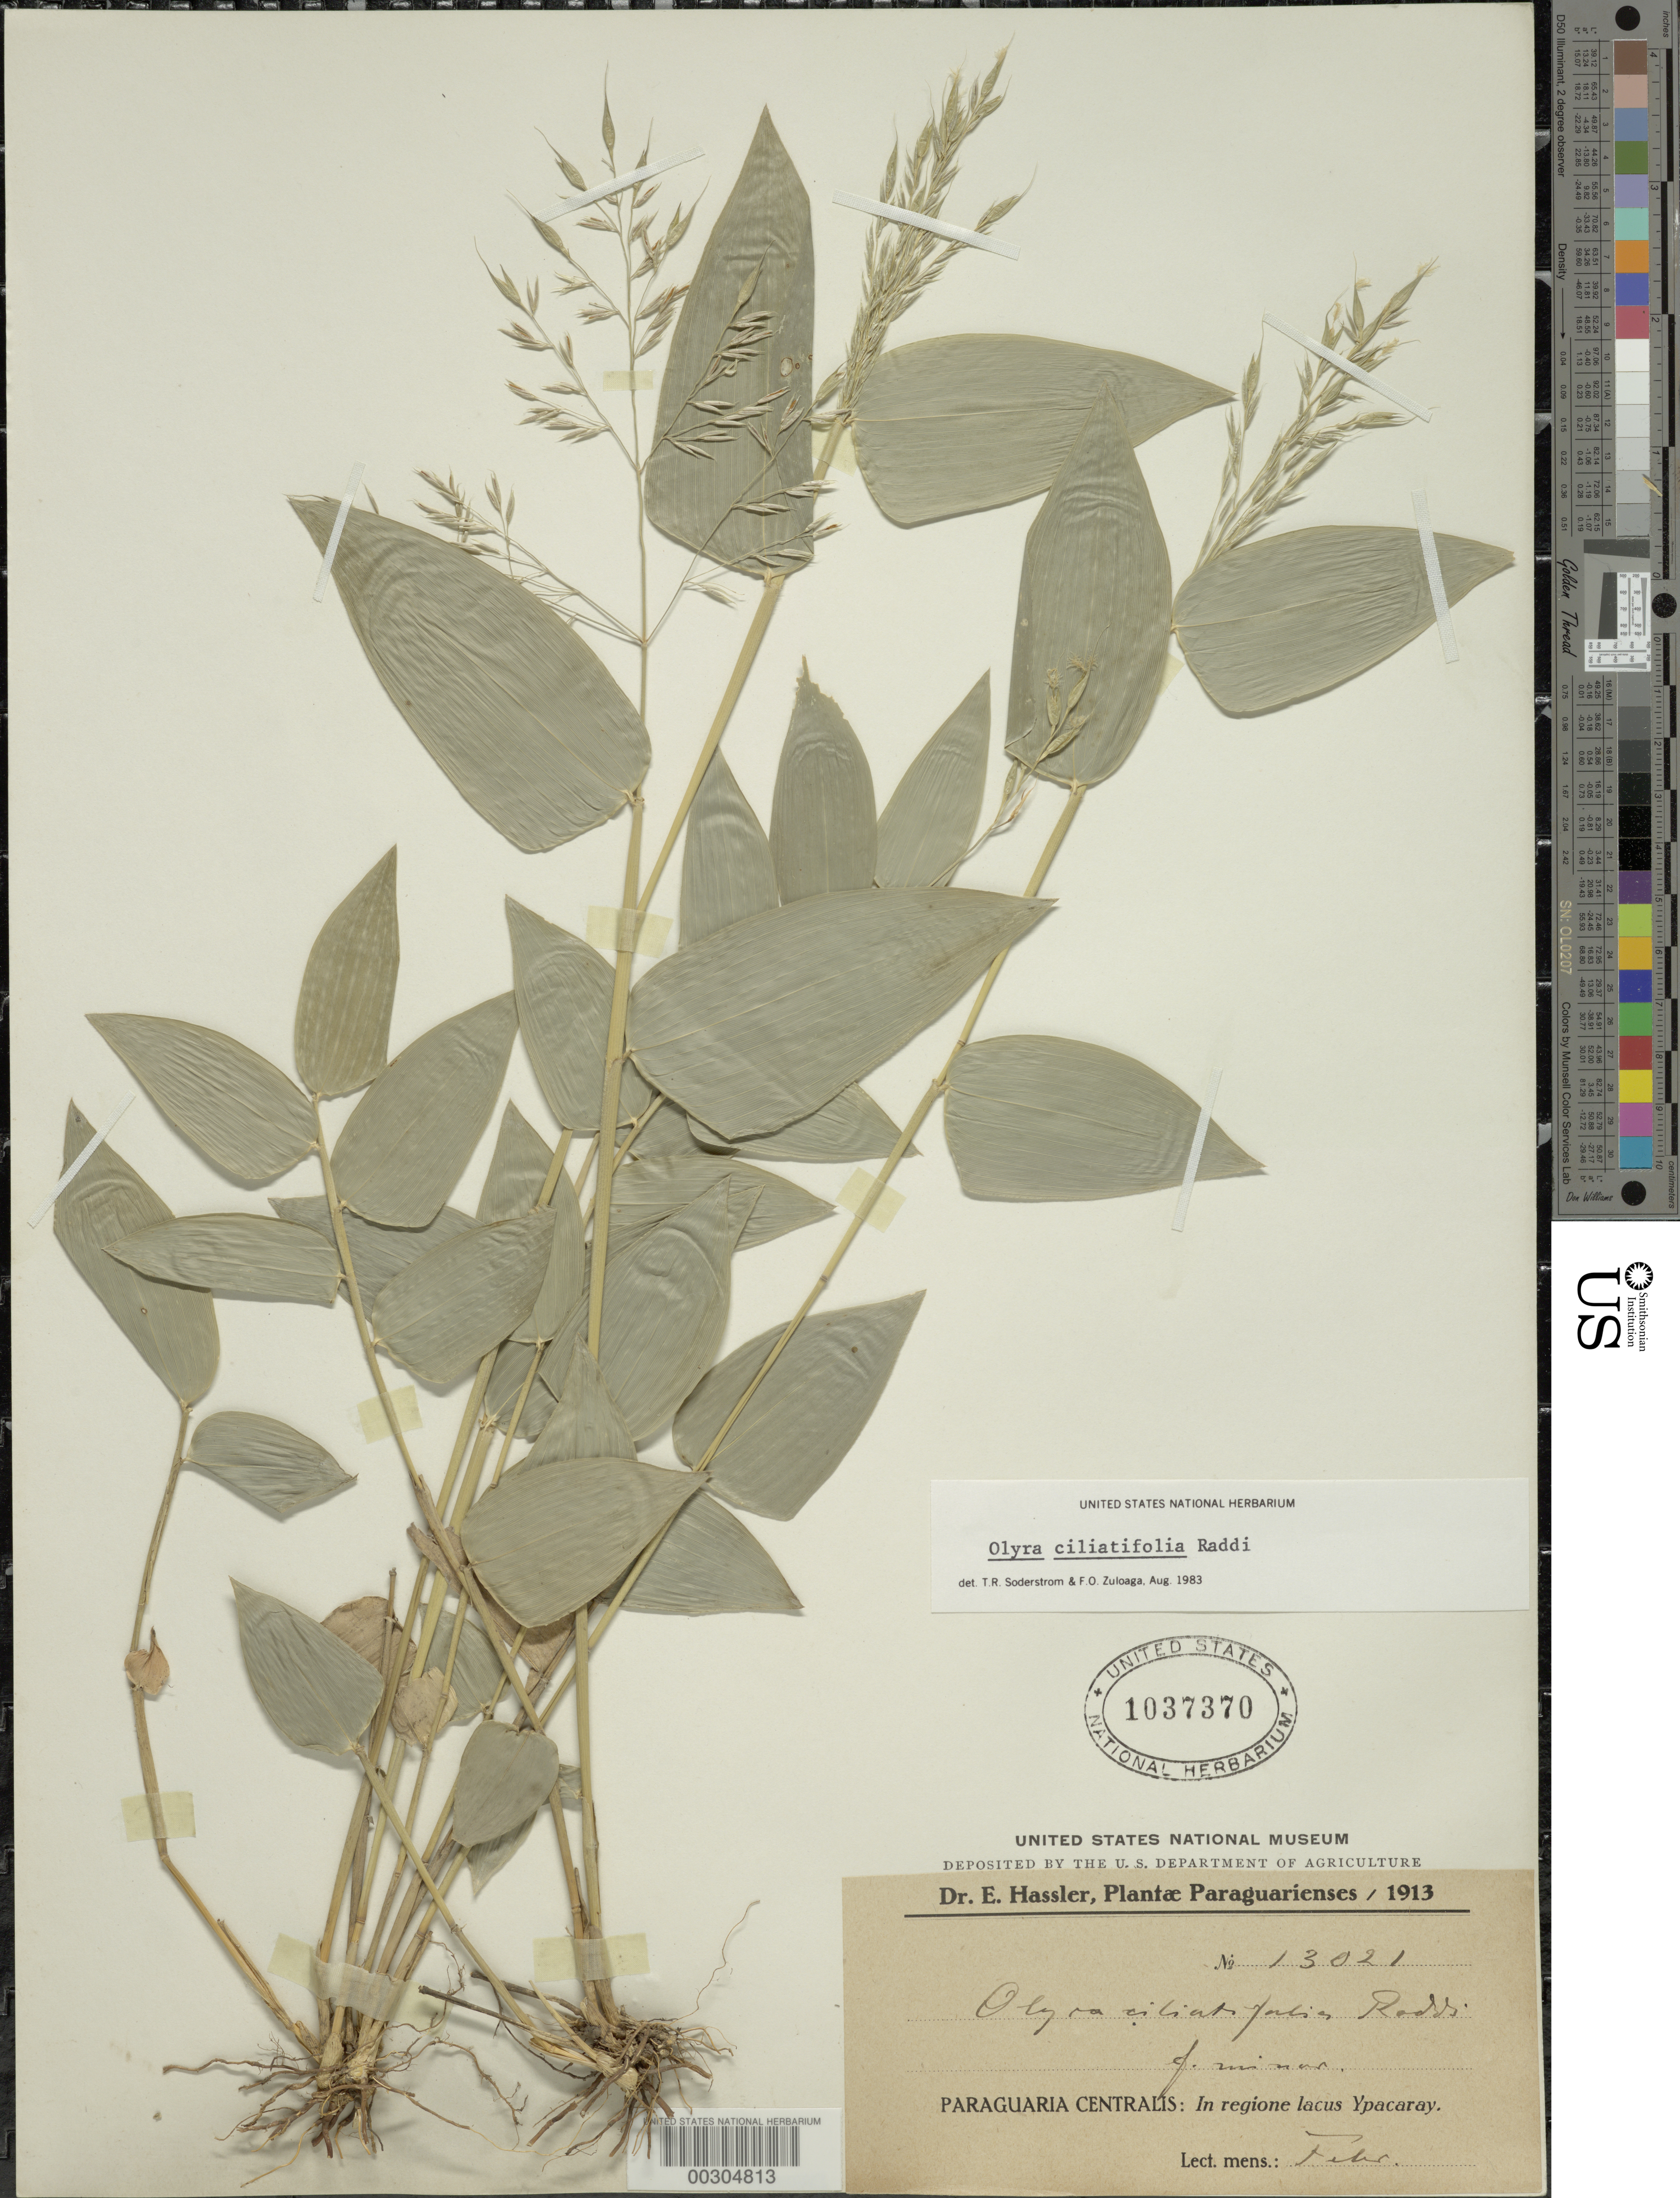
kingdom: Plantae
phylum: Tracheophyta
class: Liliopsida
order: Poales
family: Poaceae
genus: Olyra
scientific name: Olyra ciliatifolia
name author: Raddi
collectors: E. Hassler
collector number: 13021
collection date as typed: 1913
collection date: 1913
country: Paraguay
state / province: Central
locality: Ypacaray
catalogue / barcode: US 1037370